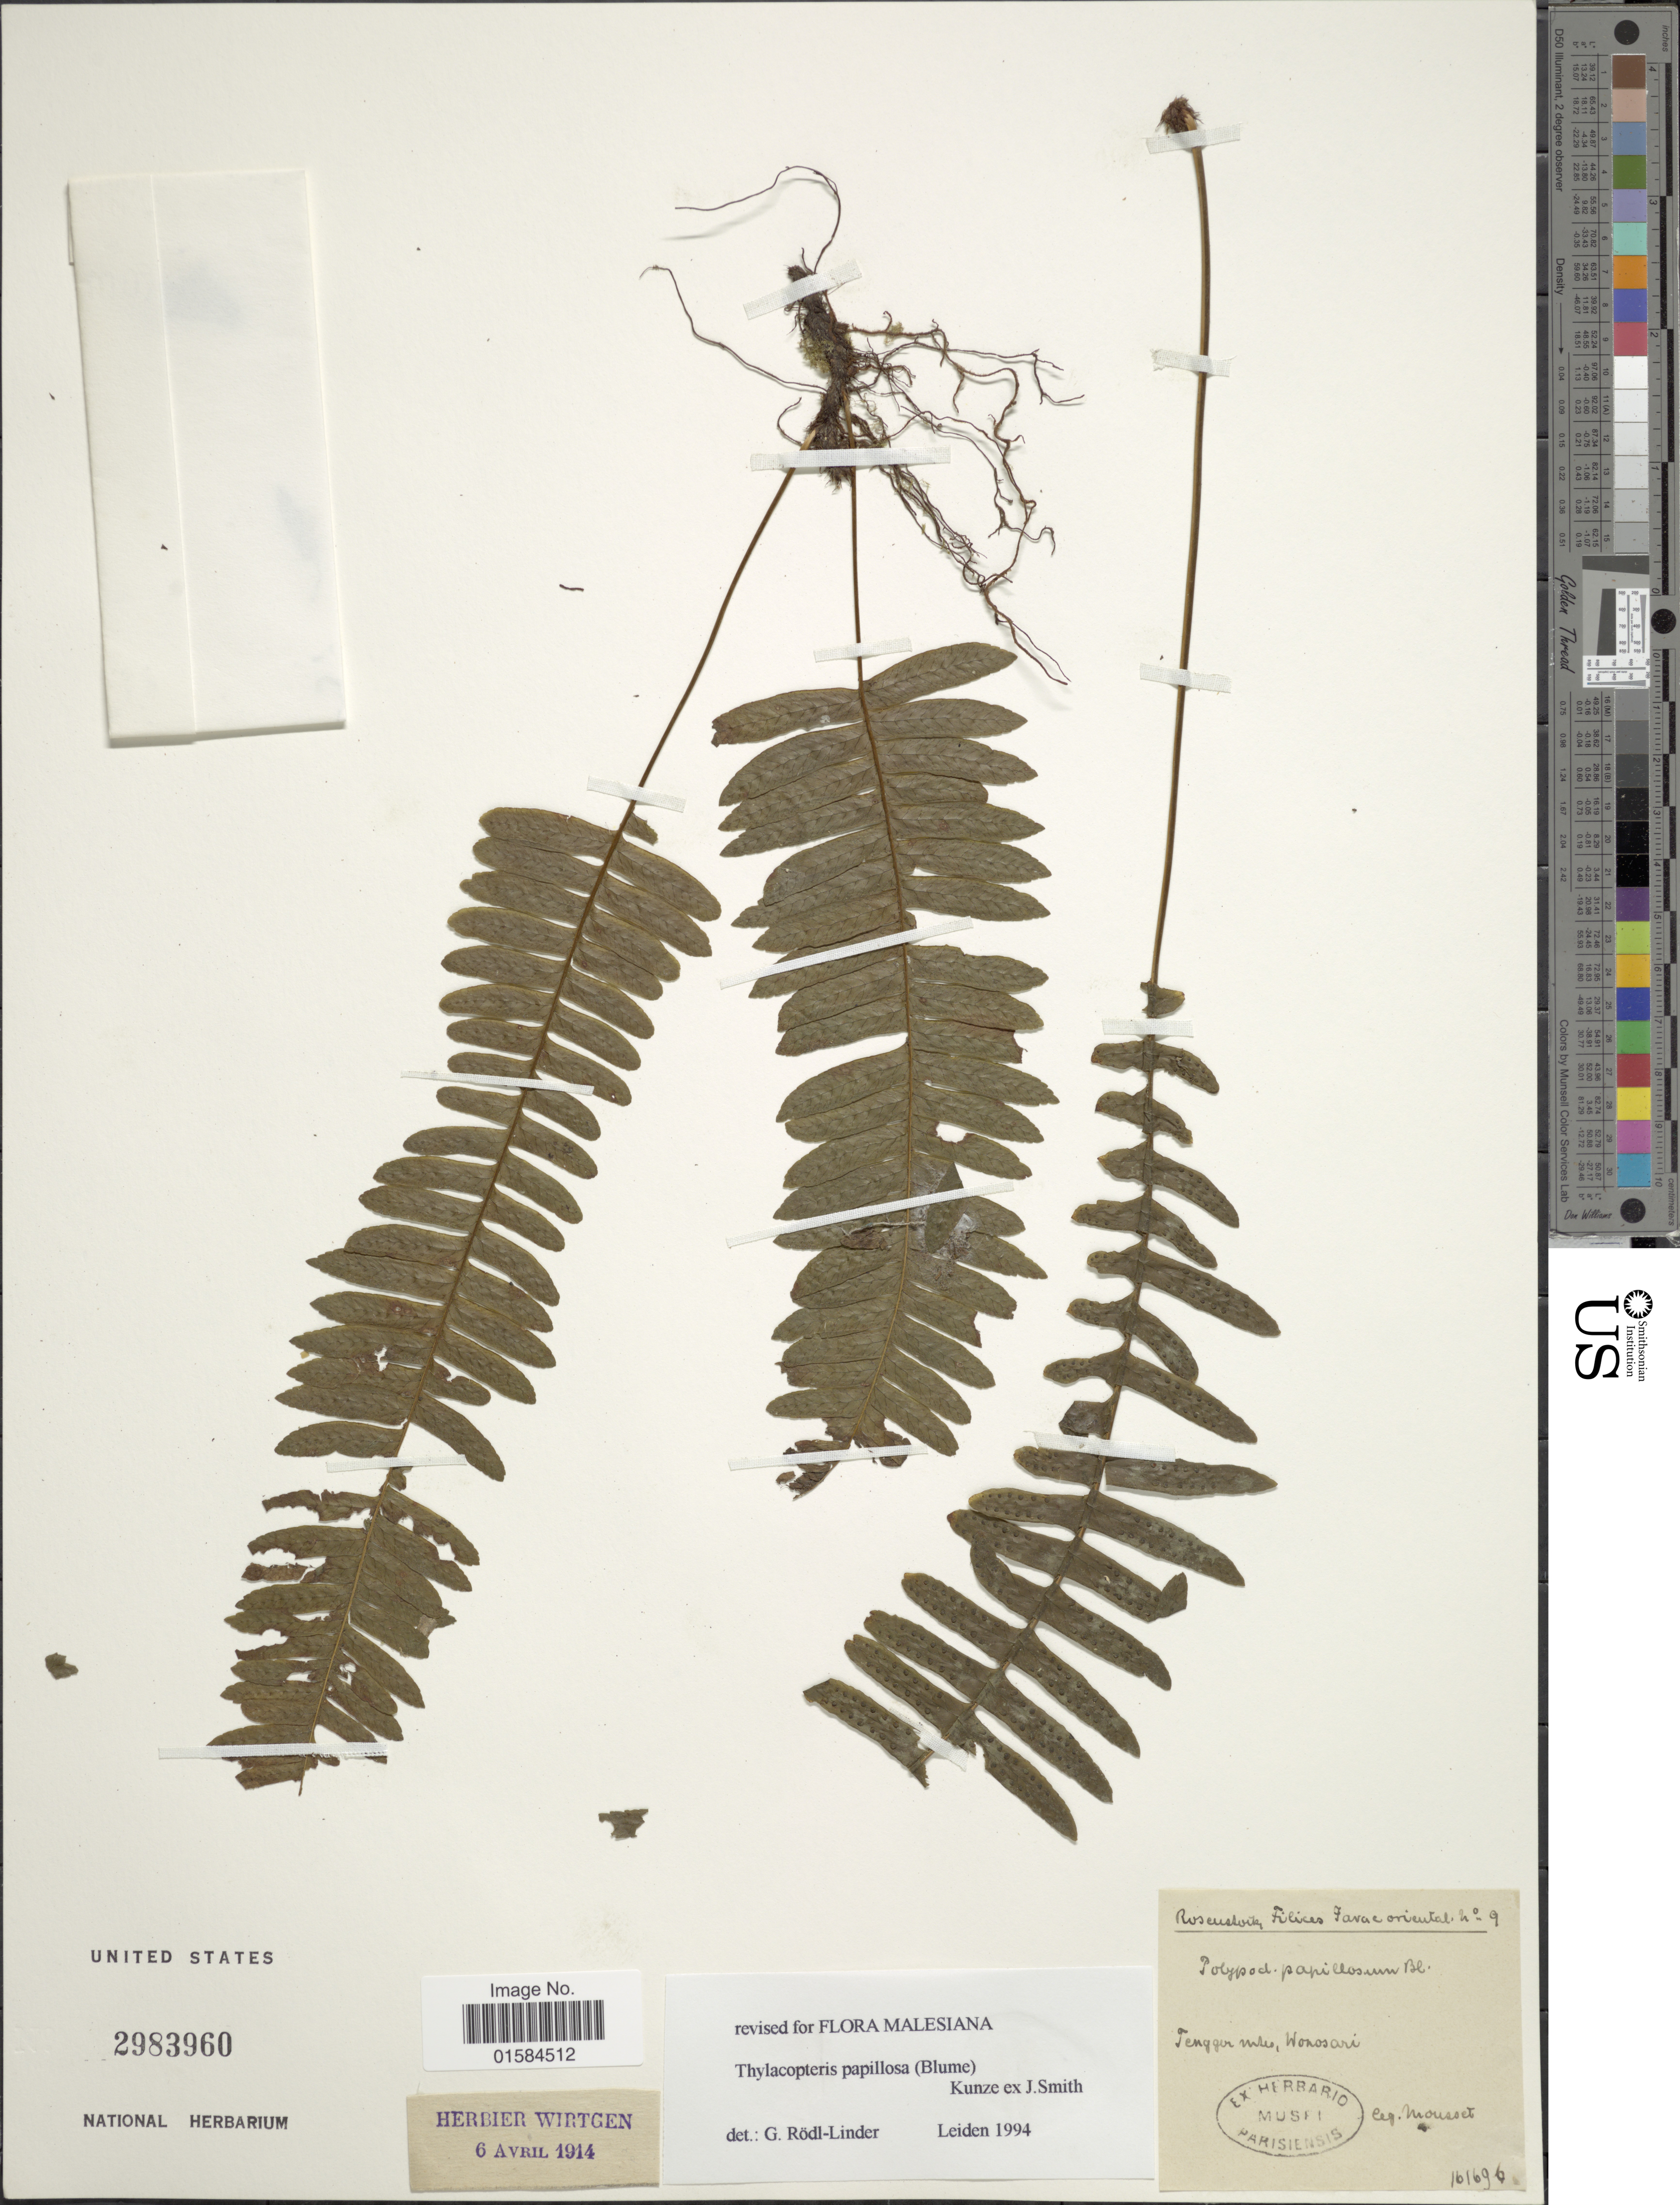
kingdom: Plantae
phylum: Tracheophyta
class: Polypodiopsida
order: Polypodiales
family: Polypodiaceae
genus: Thylacopteris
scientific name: Thylacopteris papillosa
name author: (Blume) Kunze ex J. Sm.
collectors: Mousset, --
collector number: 9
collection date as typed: Transcribed d/m/y: 16/6/96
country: Indonesia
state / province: Java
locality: Javae oriental, tengger mts, Wonosari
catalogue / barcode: US 2983960